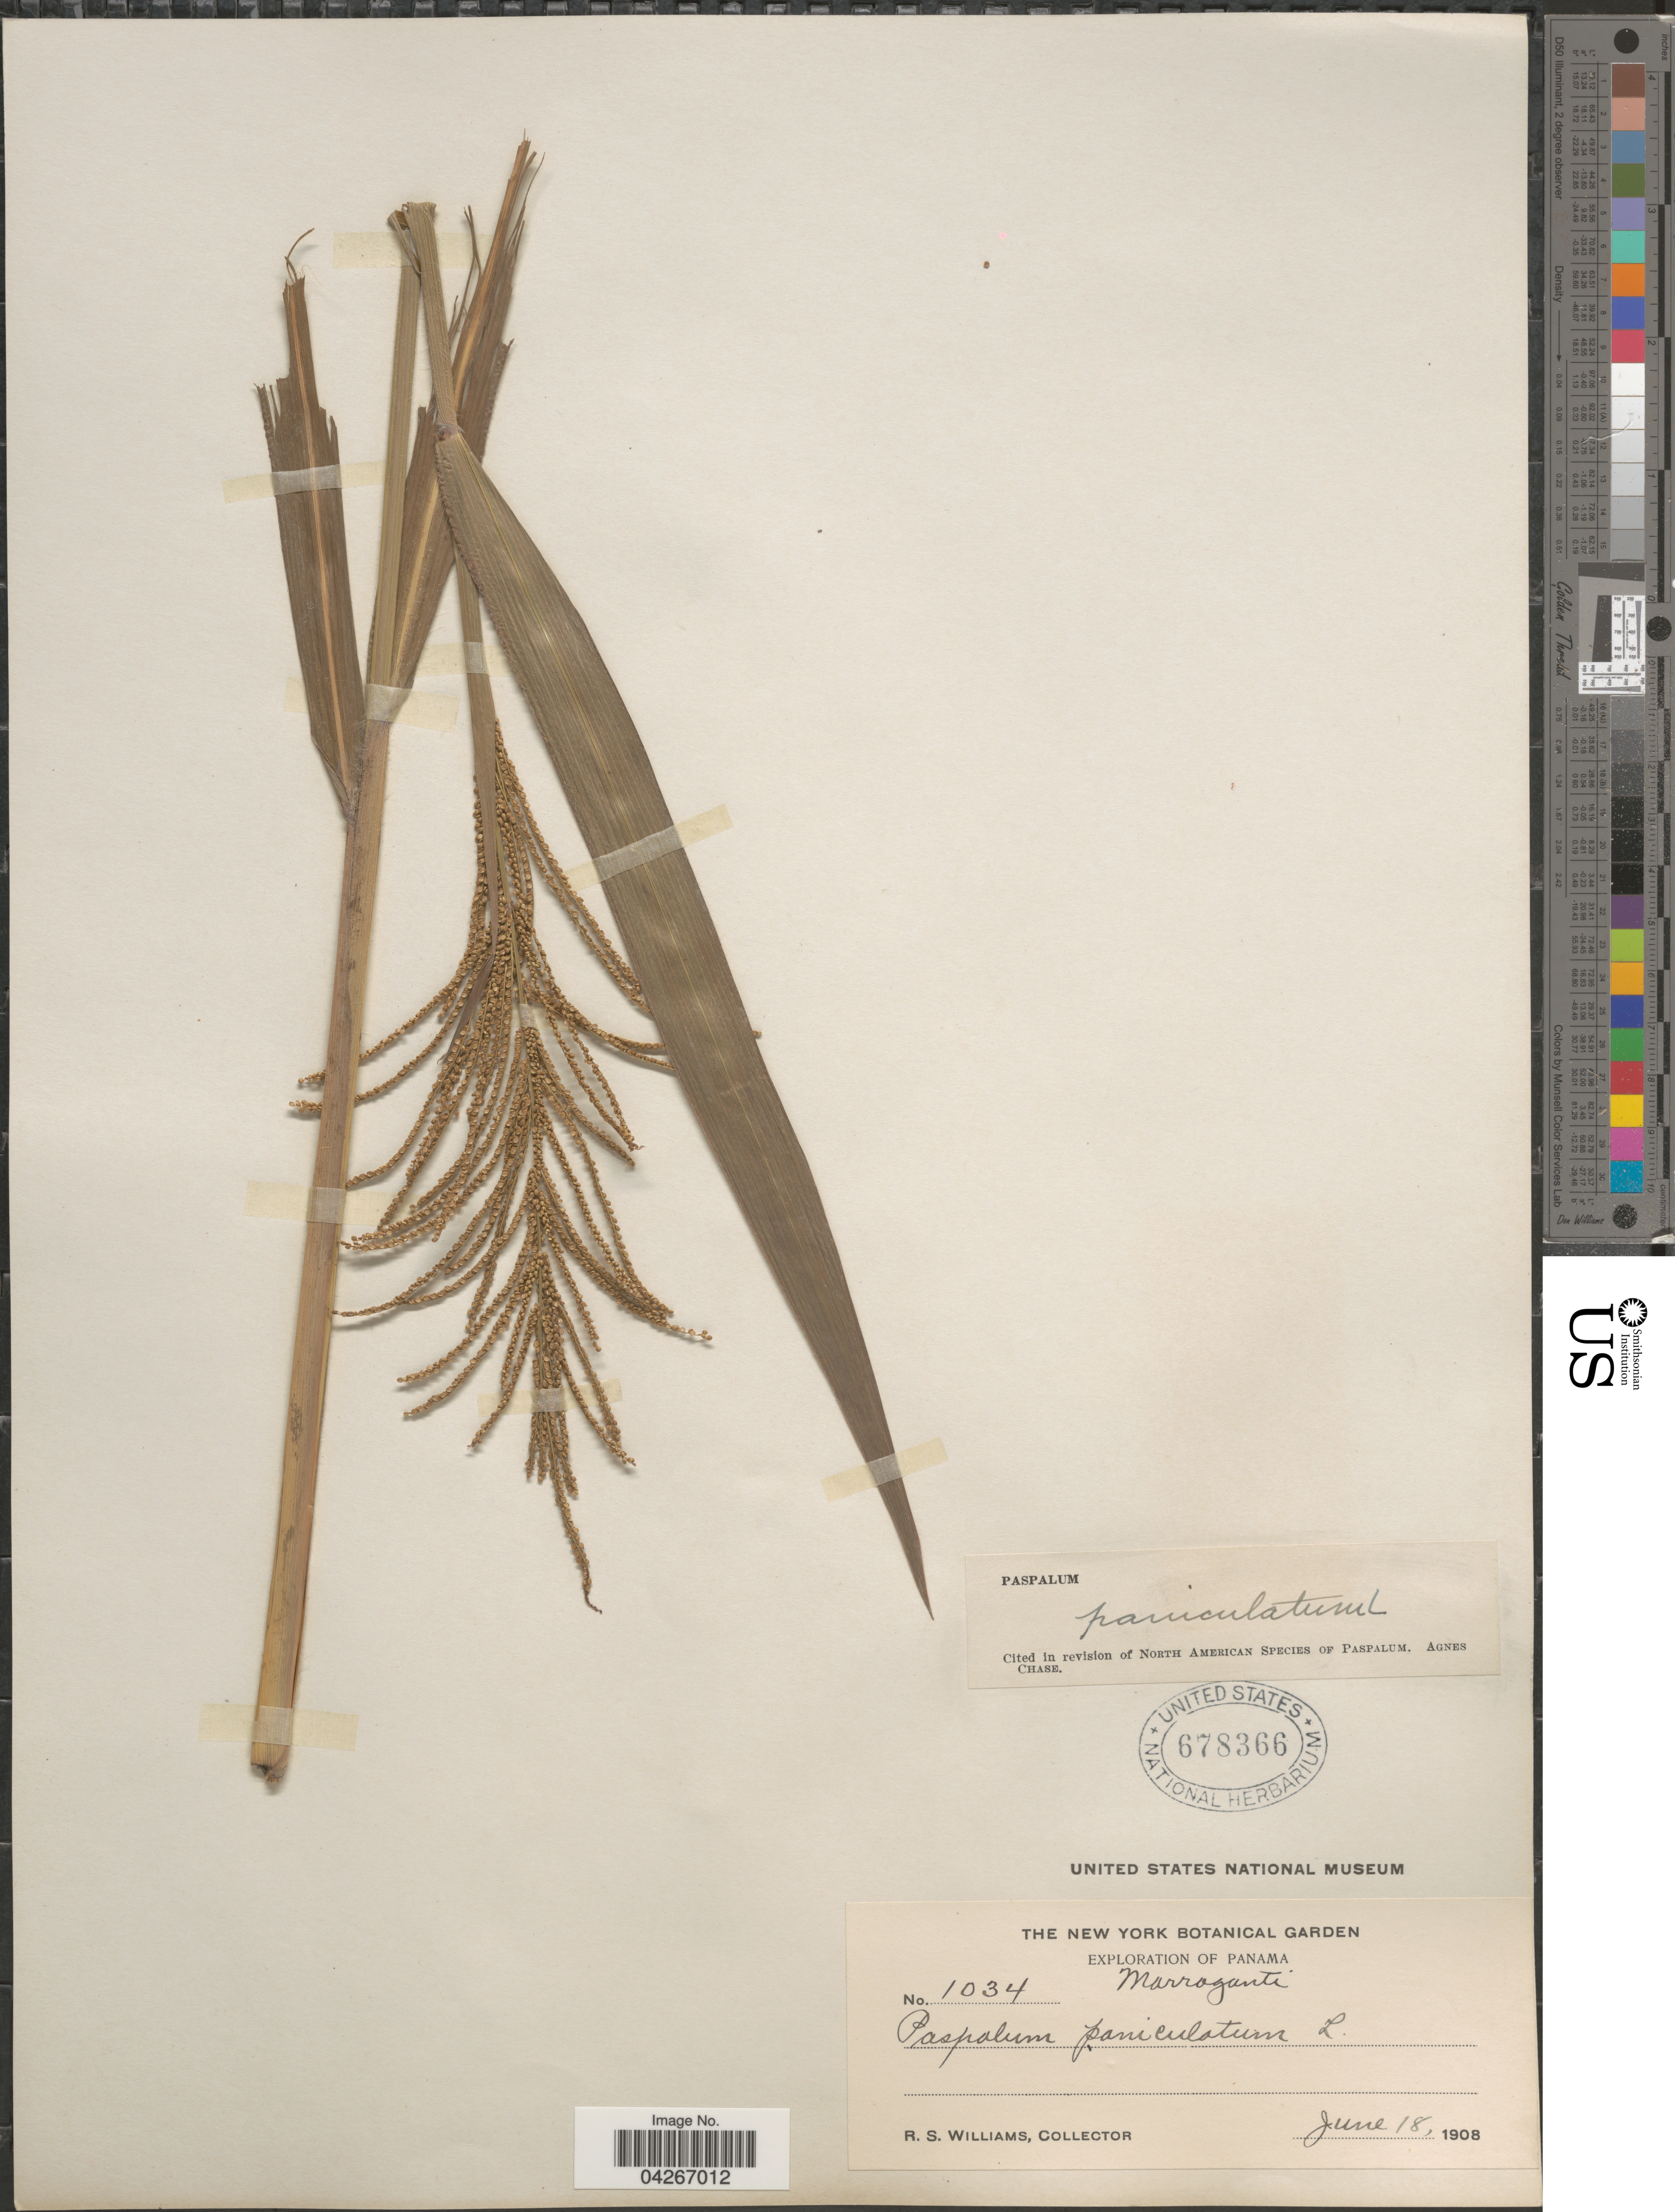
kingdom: Plantae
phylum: Tracheophyta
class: Liliopsida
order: Poales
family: Poaceae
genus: Paspalum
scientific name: Paspalum paniculatum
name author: L.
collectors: R. S. Williams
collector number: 1034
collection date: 1908-06-18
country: Panama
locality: Exploration Of Panama. Marroganti.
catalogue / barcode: US 678366